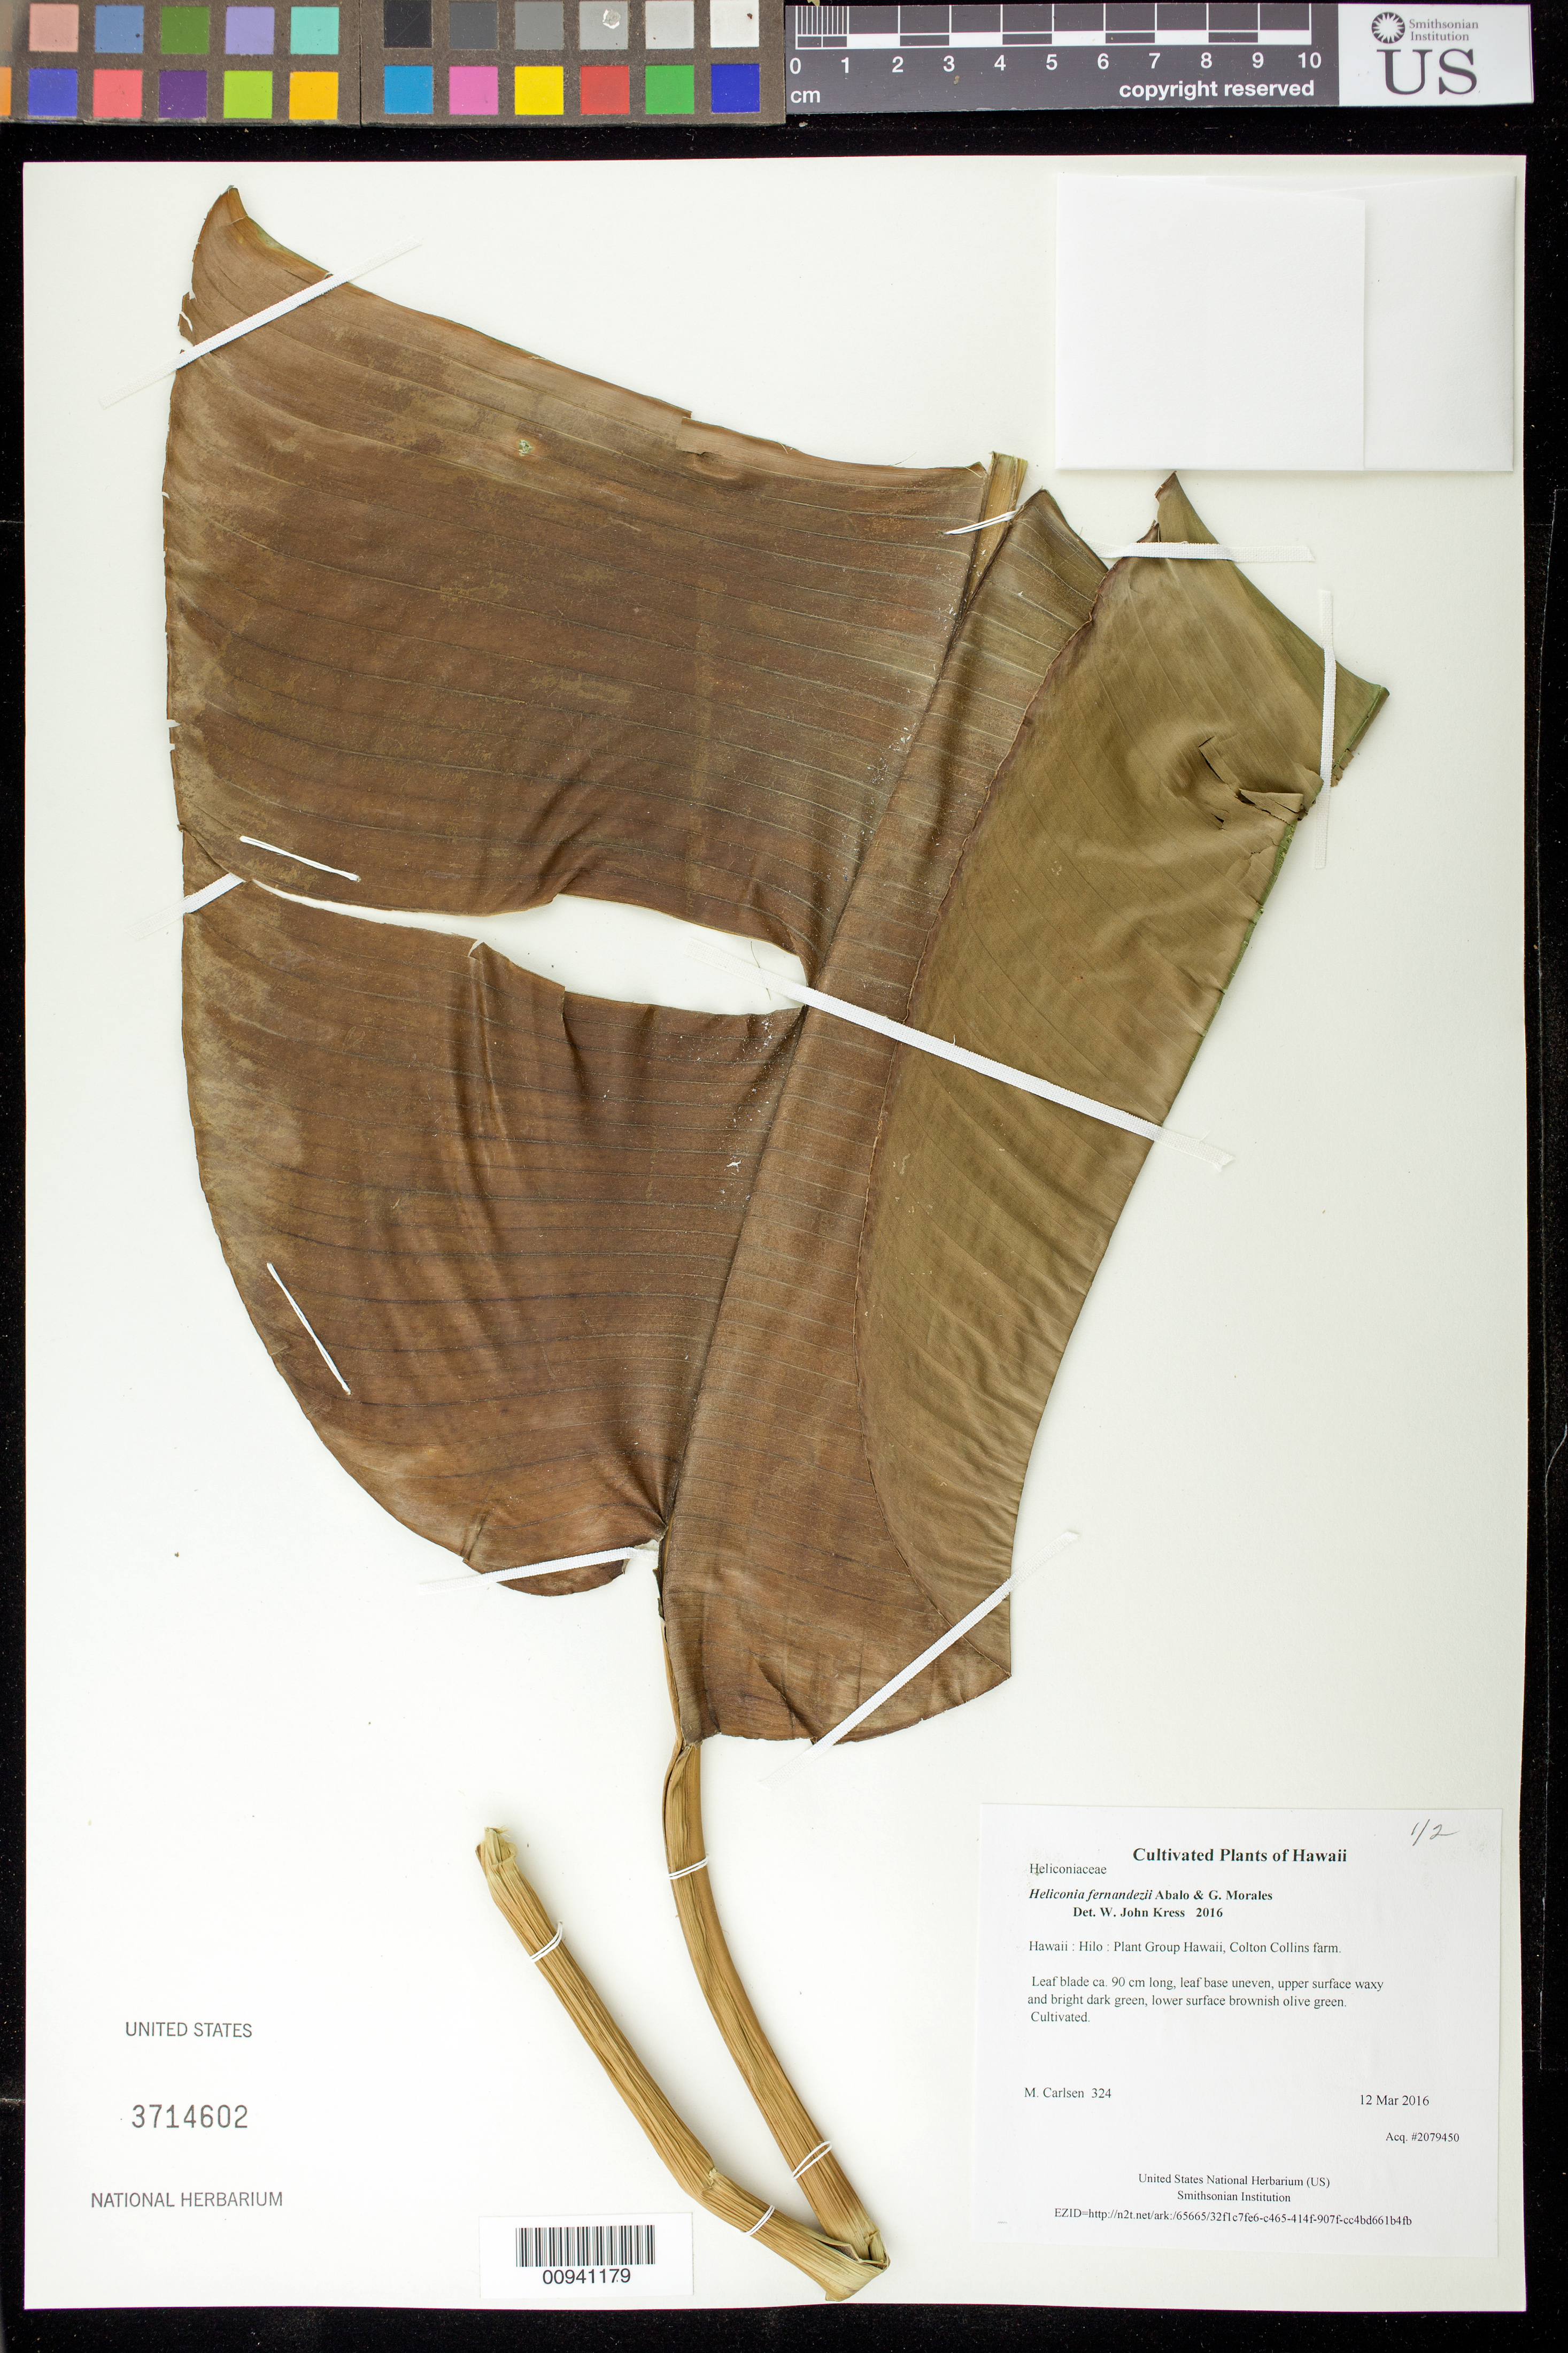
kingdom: Plantae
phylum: Tracheophyta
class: Liliopsida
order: Zingiberales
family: Heliconiaceae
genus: Heliconia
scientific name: Heliconia fernandezii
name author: Abalo & G. Morales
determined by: Kress, W. J., (US), Smithsonian Institution - National Museum of Natural History (UNITED STATES)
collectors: M. M. Carlsen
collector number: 324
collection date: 2016-03-12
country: United States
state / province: Hawaii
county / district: Hawaii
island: Hawaii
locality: Plant Group Hawaii, Colton Collins farm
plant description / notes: Dried tissue stored in Biorepository at AG5NO47.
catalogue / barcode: US 3714602